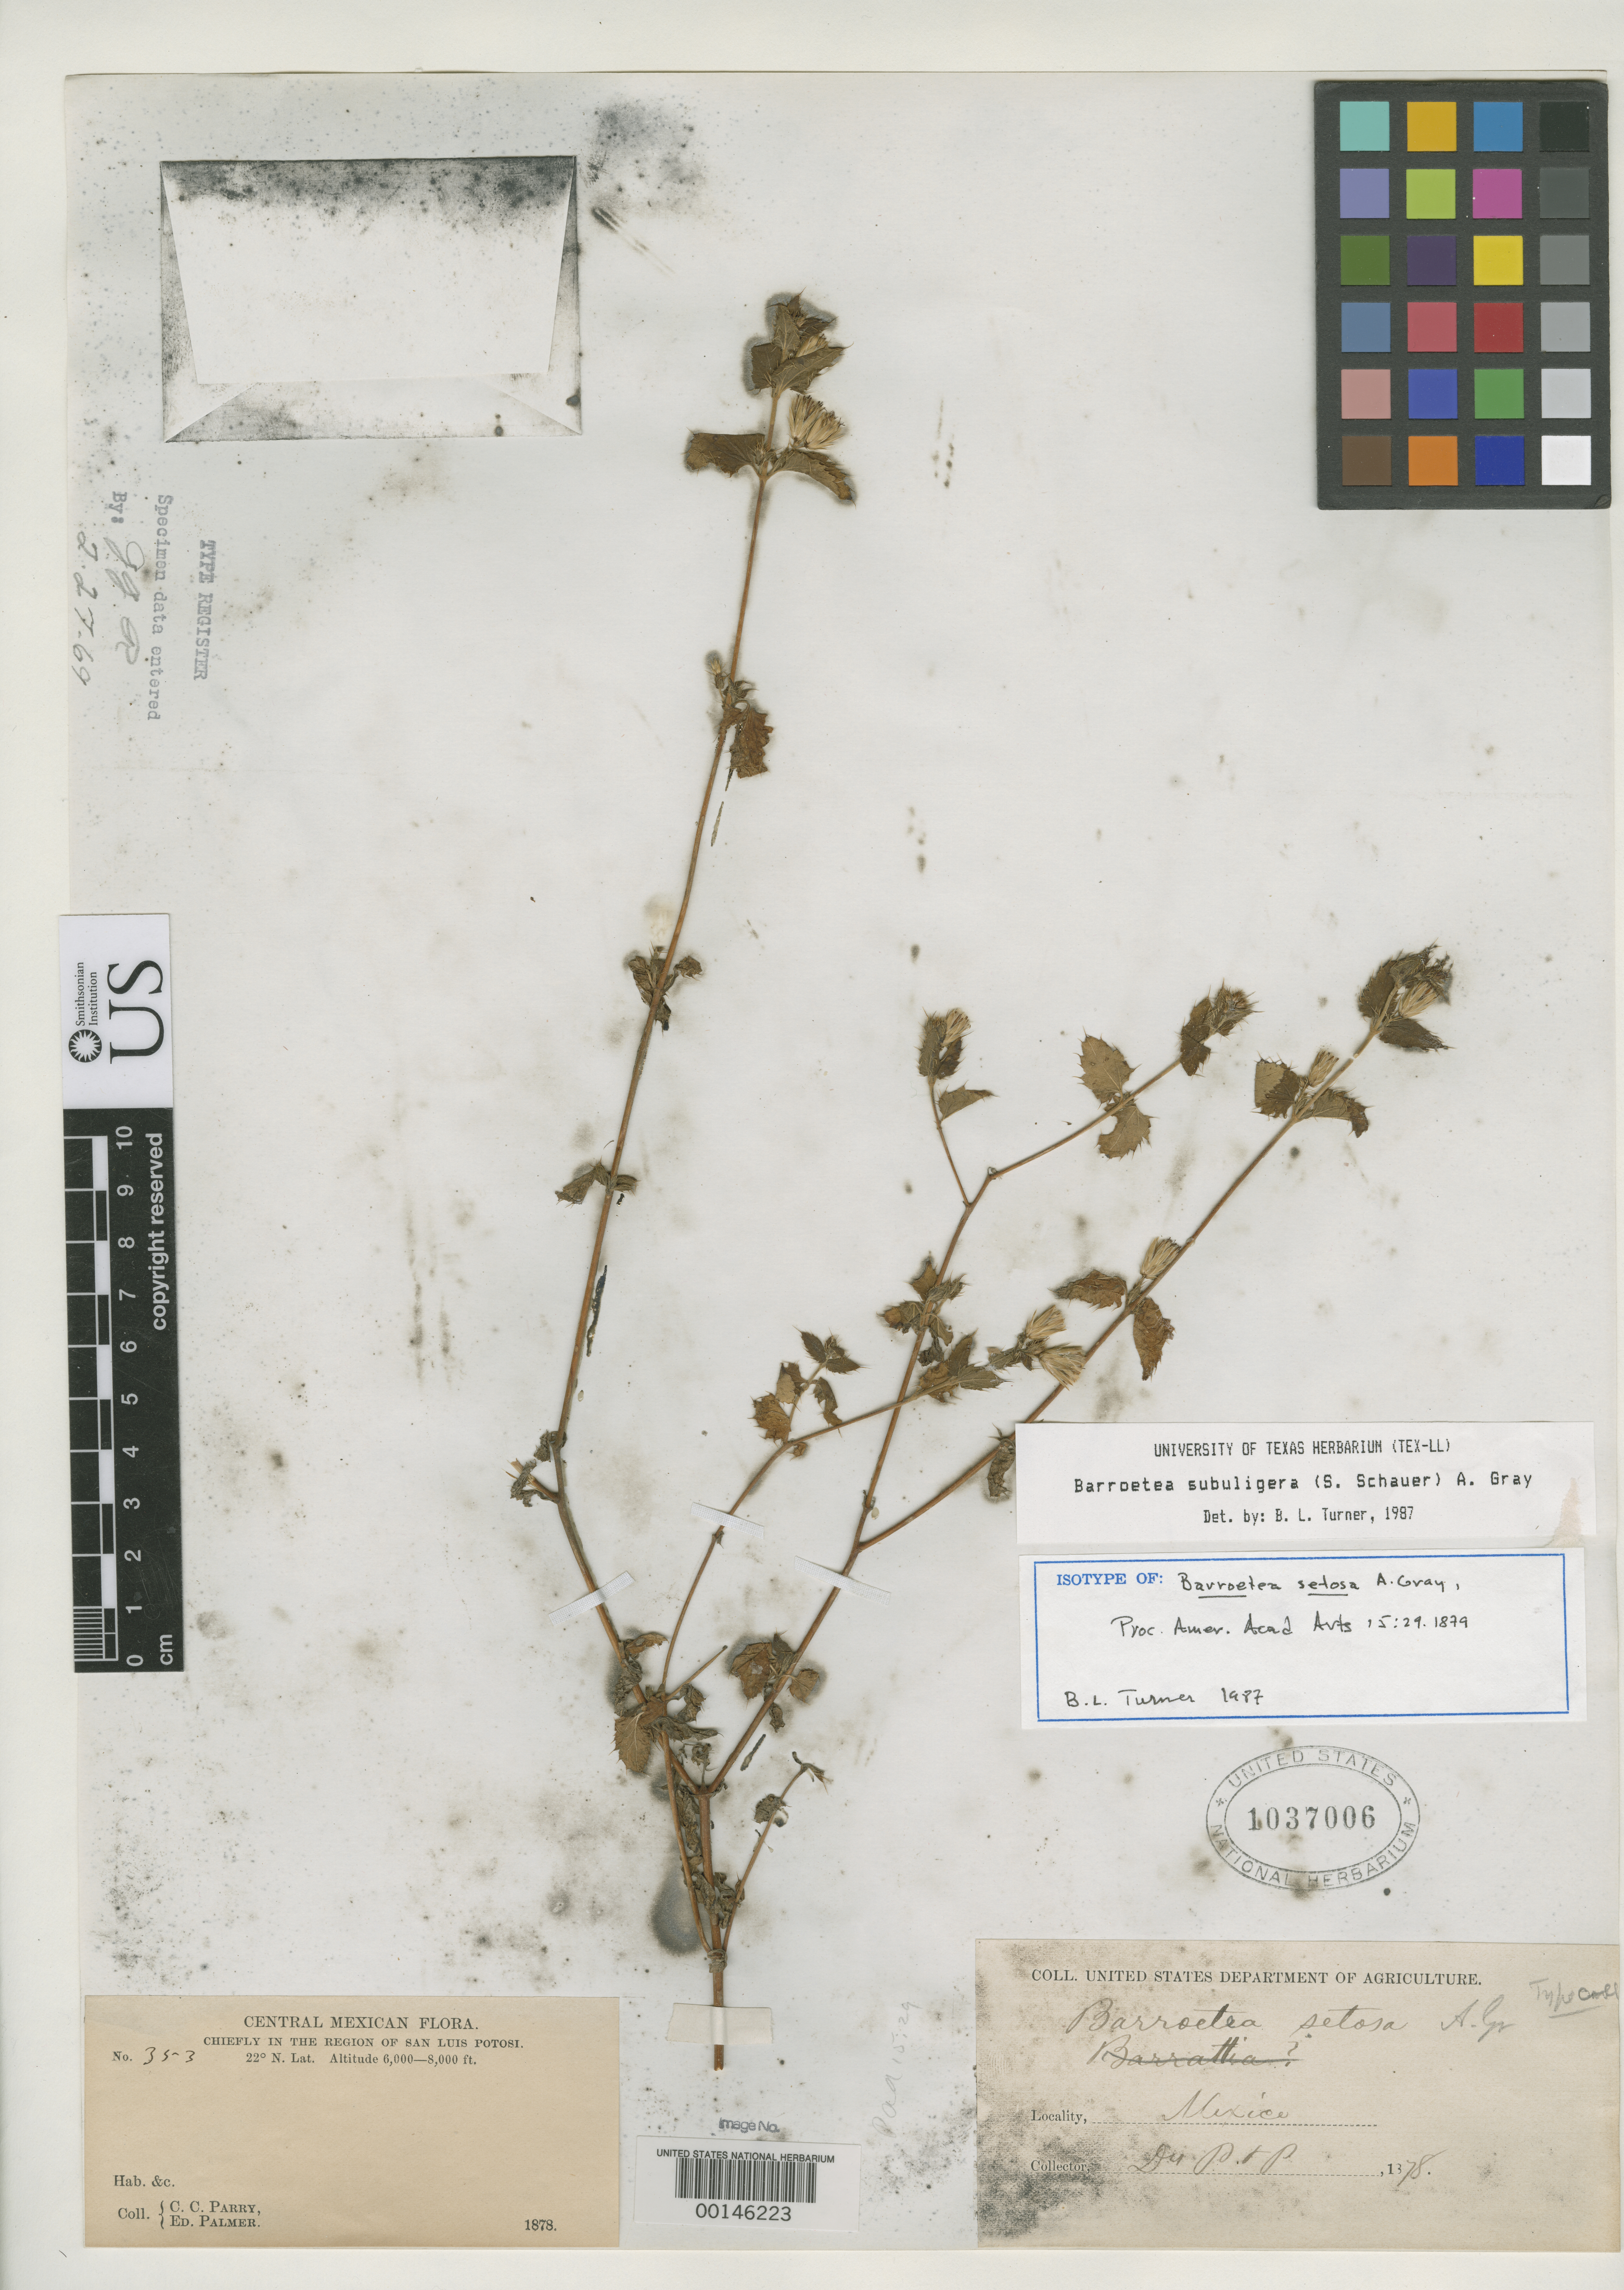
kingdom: Plantae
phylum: Tracheophyta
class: Magnoliopsida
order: Asterales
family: Asteraceae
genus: Barroetea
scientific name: Barroetea setosa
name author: A. Gray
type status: Isotype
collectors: C. C. Parry & E. Palmer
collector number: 353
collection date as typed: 1878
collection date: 1878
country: Mexico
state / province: San Luis Potosi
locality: City of San Luis Potosi.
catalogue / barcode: US 1037006